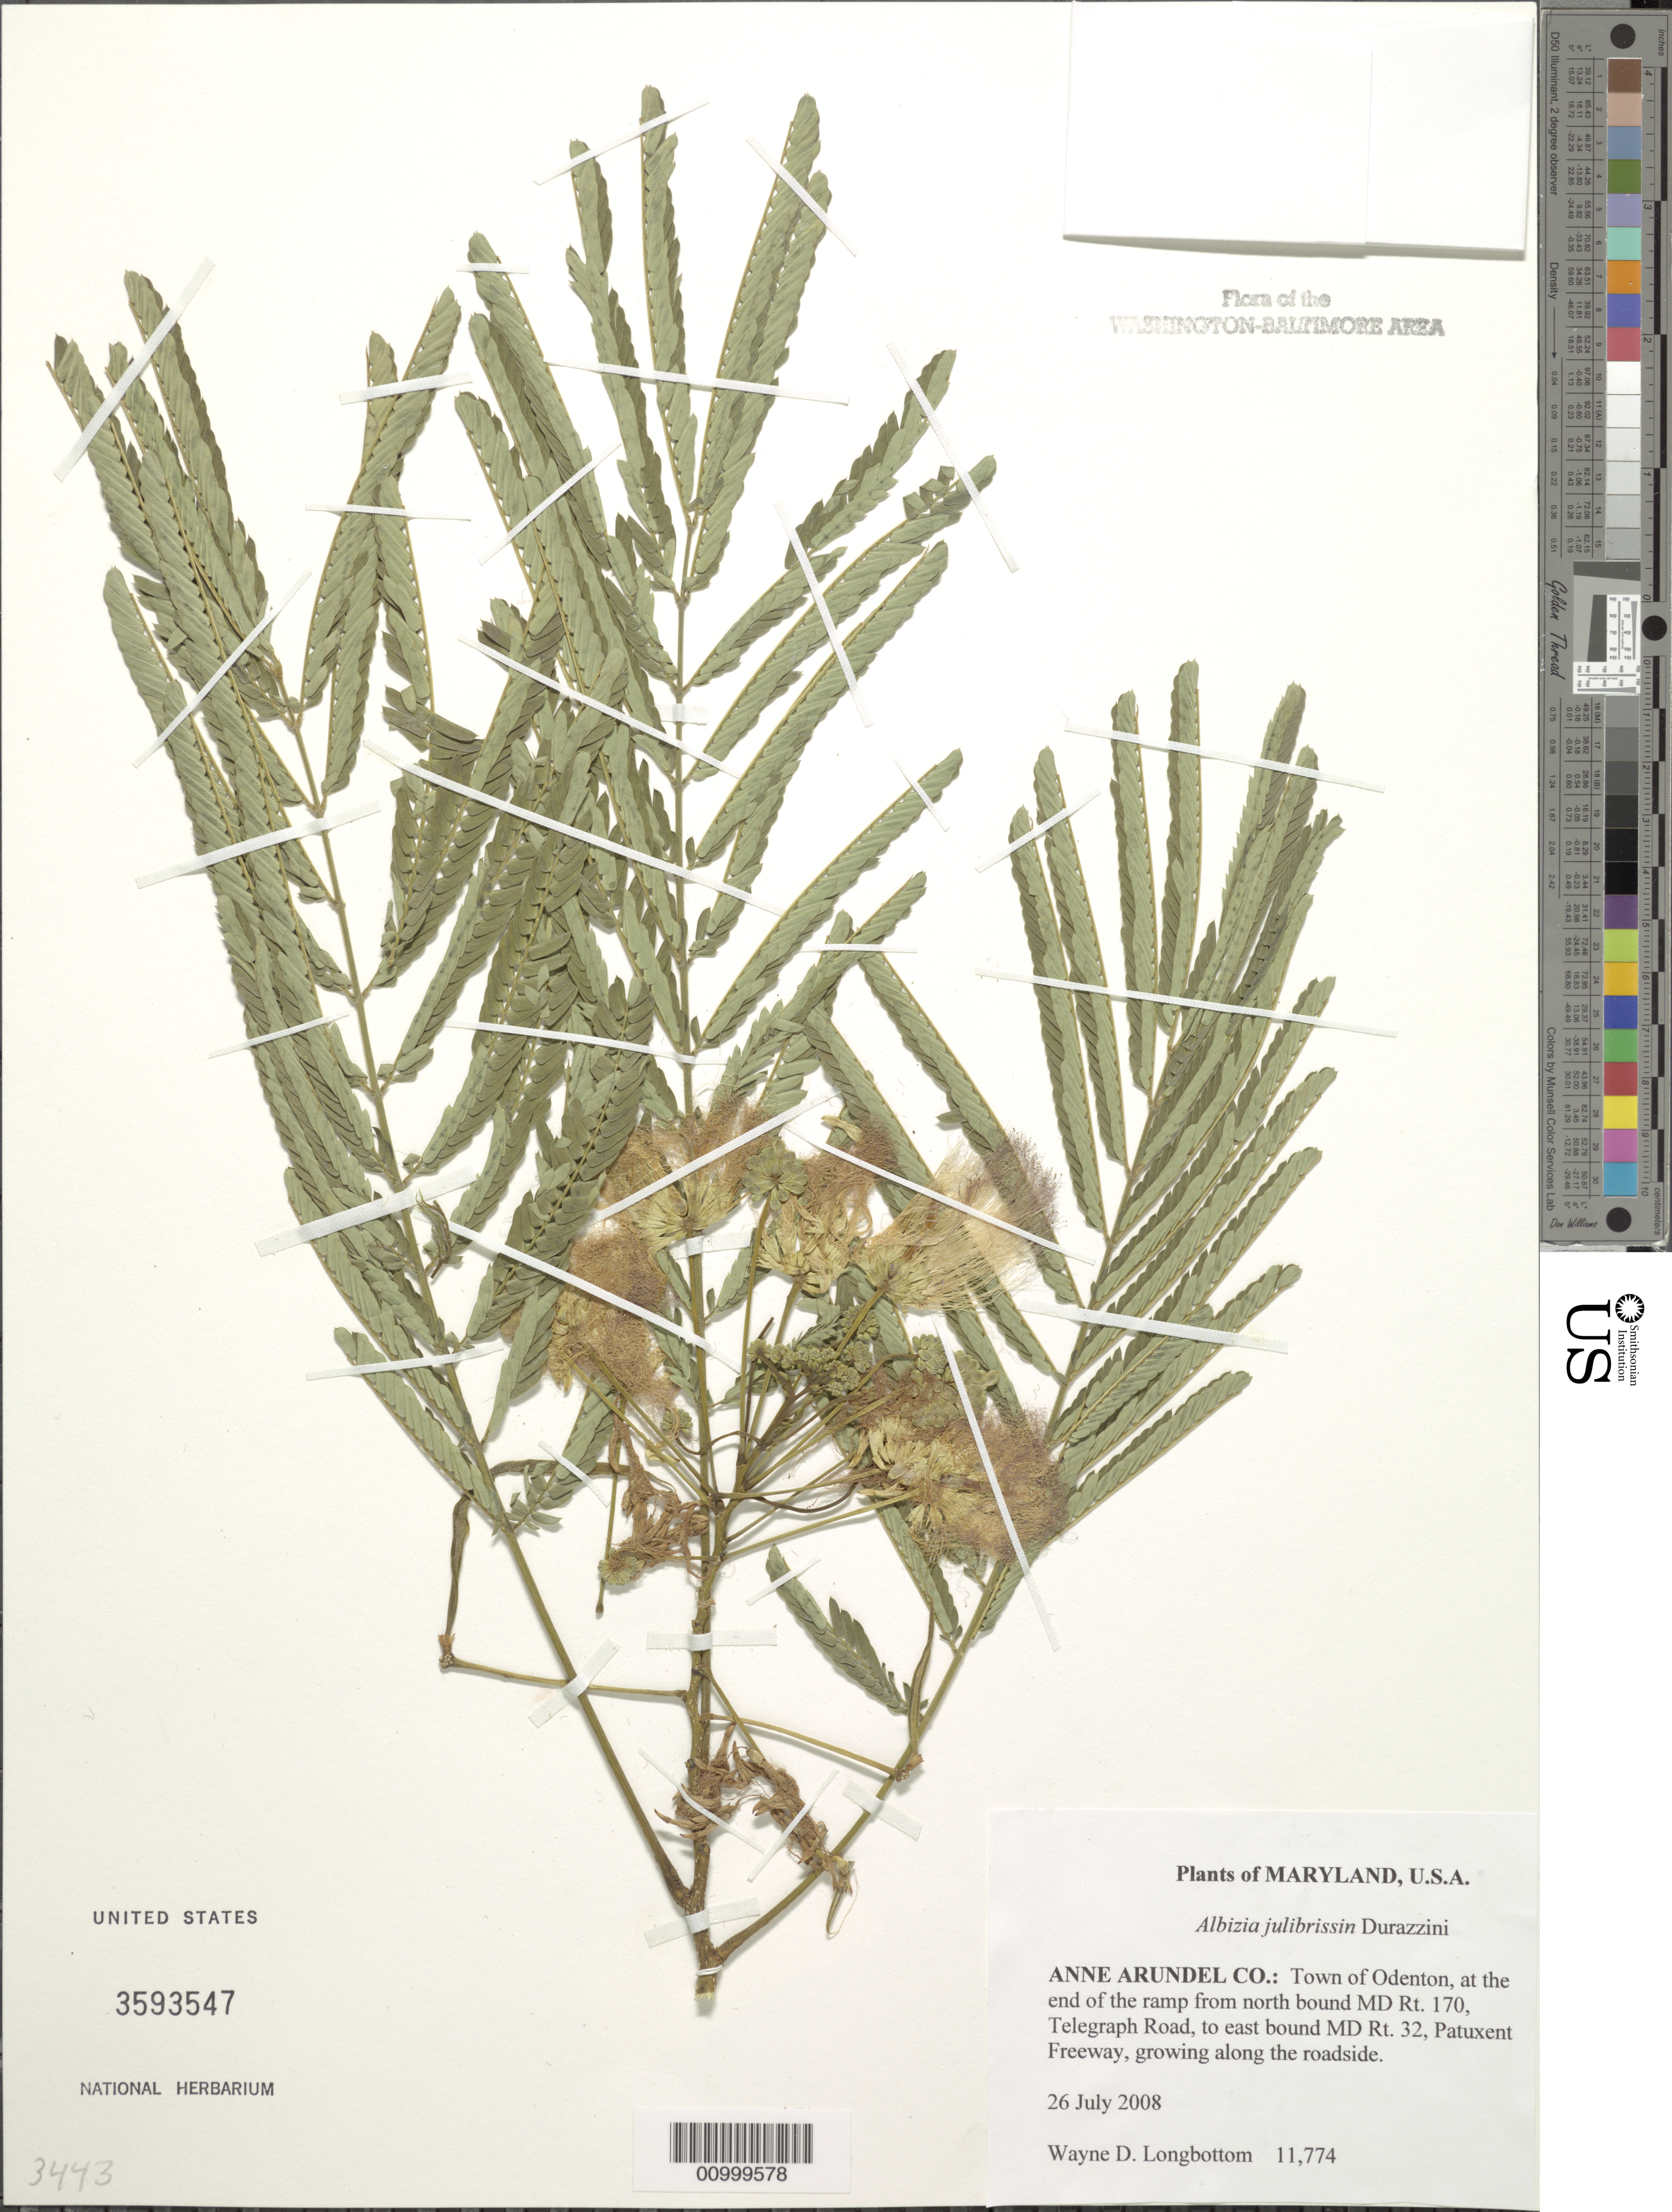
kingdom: Plantae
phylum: Tracheophyta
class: Magnoliopsida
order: Fabales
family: Fabaceae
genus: Albizia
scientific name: Albizia julibrissin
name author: Durazz.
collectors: W. D. Longbottom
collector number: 11774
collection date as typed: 26 July 2008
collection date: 2008-07-26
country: United States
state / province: Maryland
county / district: Anne Arundel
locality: Town of Odenton, at the end of the ramp from north bound MD Rt. 170, Telegraph Road, to east bound MD Rt. 32, Patuxent Freeway.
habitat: growing along the roadside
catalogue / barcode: US 3593547